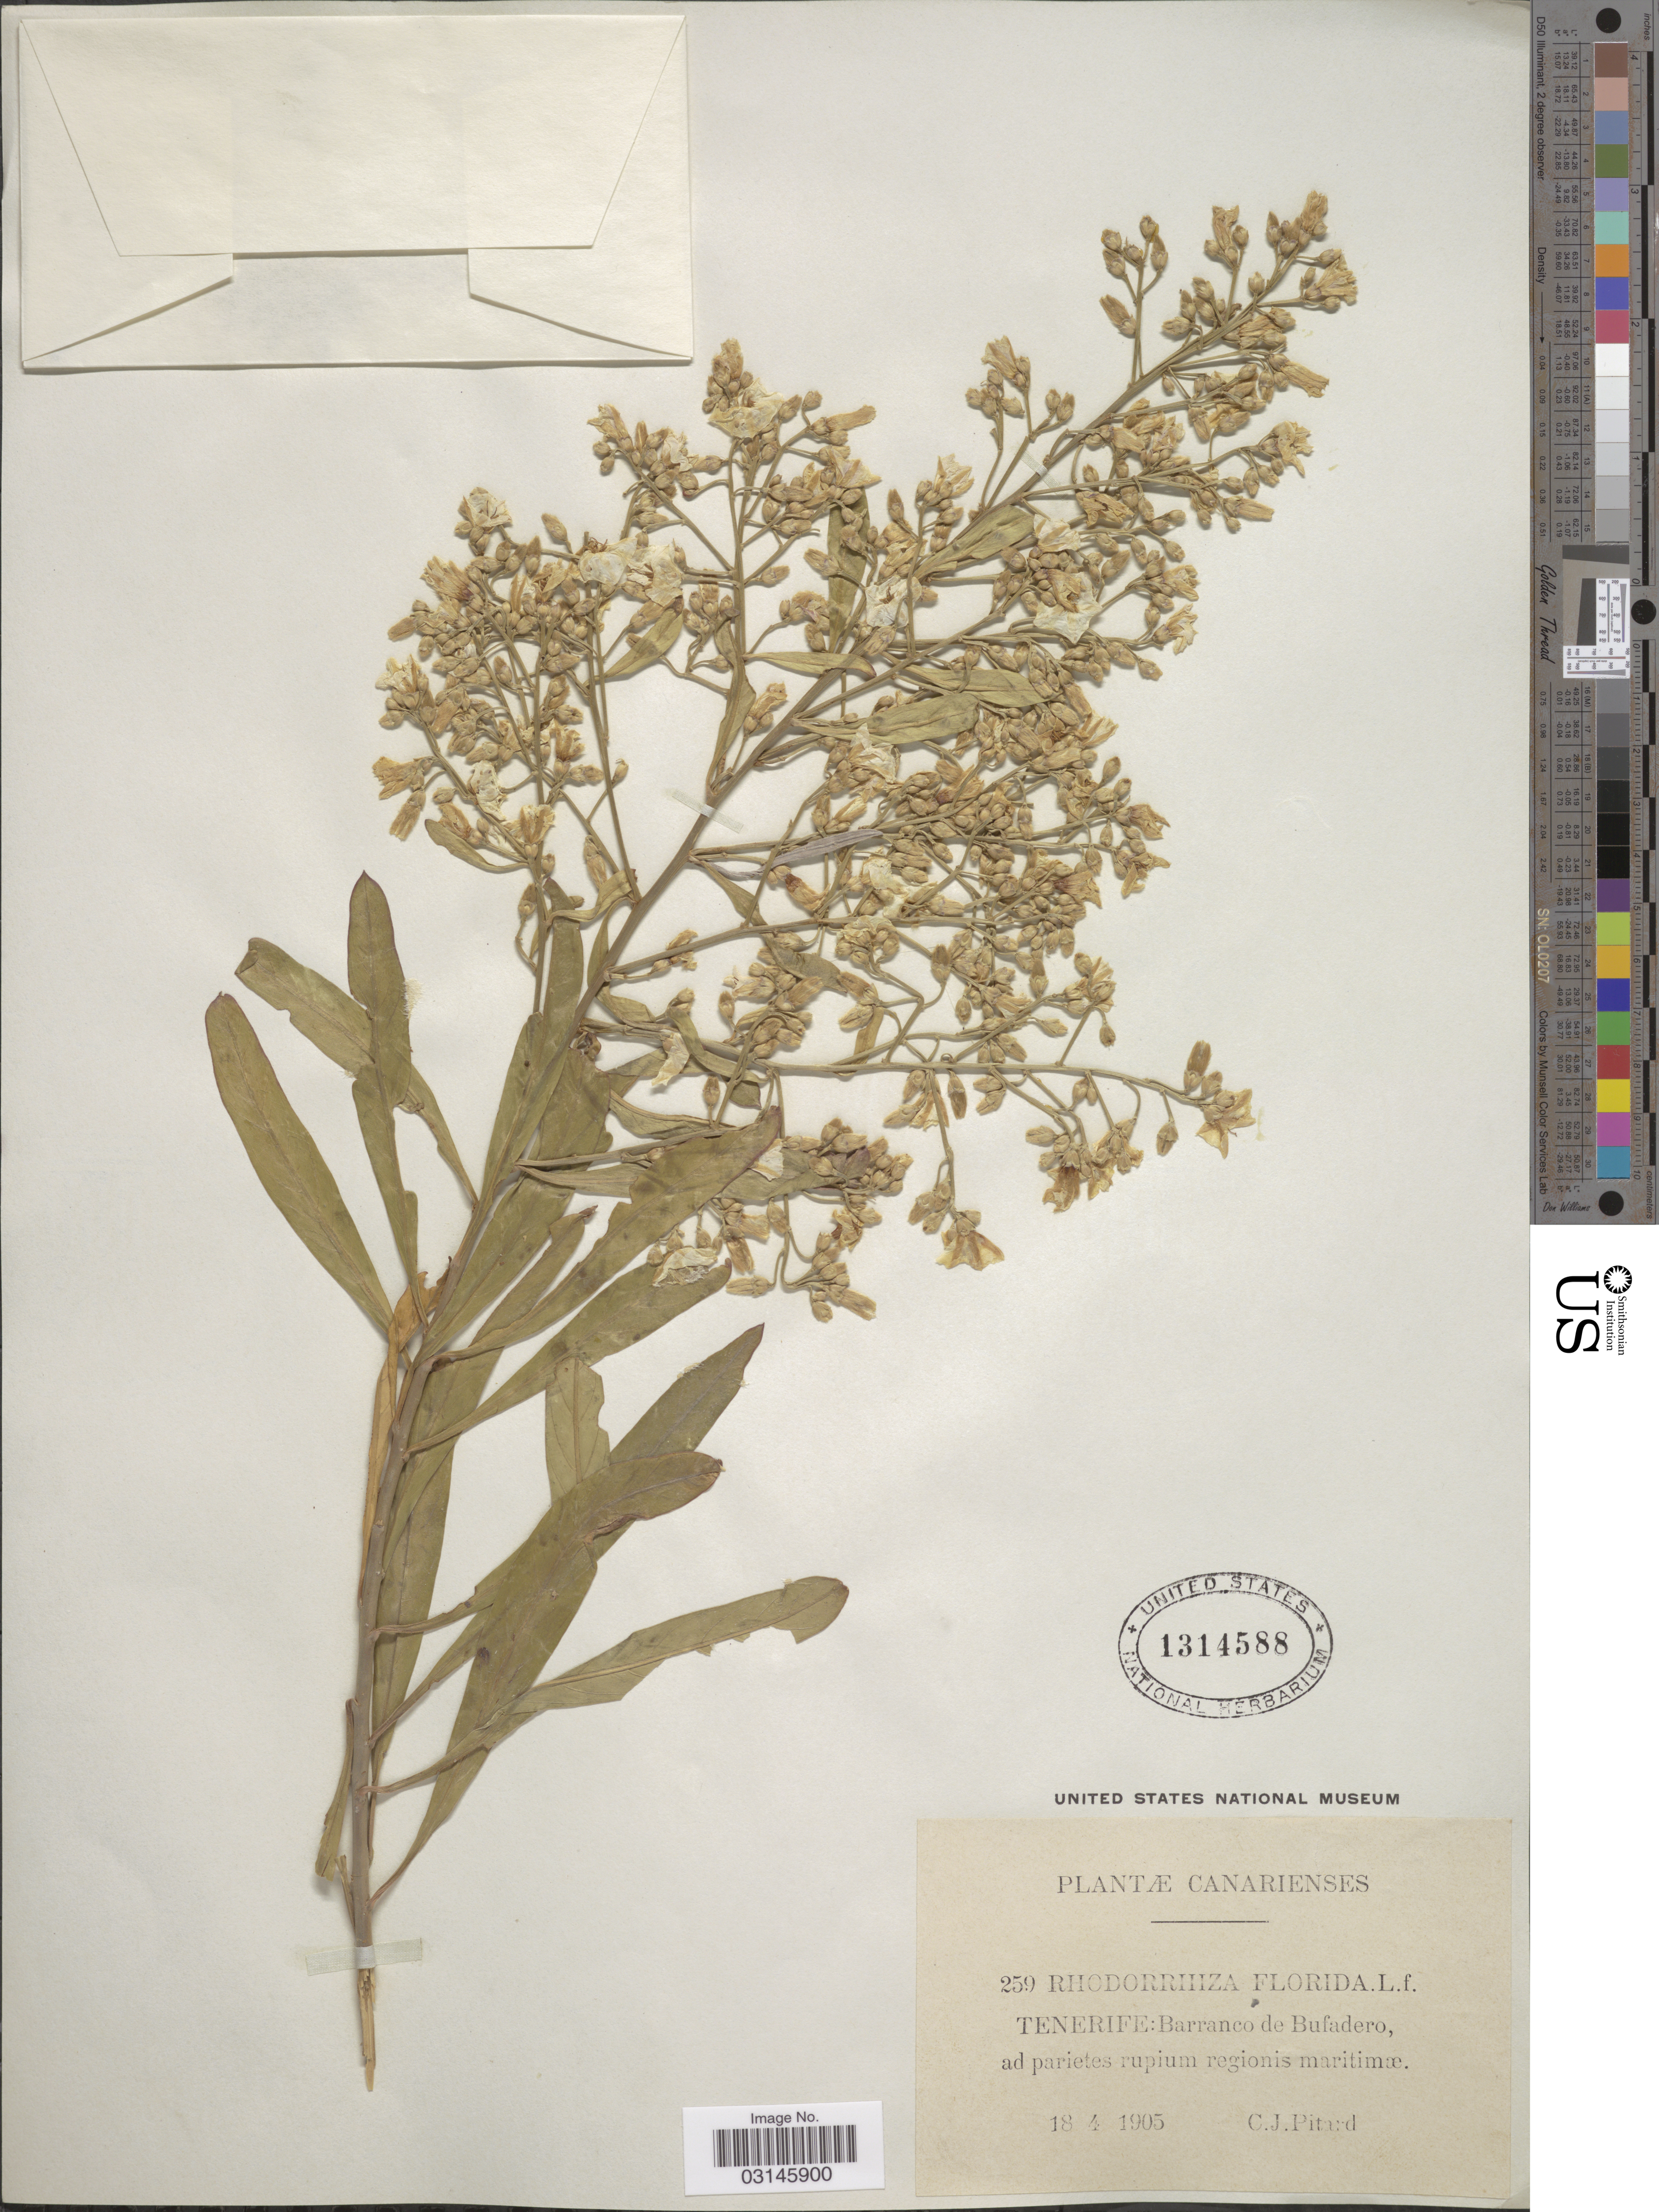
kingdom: Plantae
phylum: Tracheophyta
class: Magnoliopsida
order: Solanales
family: Convolvulaceae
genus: Convolvulus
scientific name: Convolvulus floridus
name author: L. f.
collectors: C. Pitard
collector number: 259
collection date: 1905-04-18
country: Spain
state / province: Canarias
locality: Canarienses, Tenerife: Barranco de Bufadero.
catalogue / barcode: US 1314588